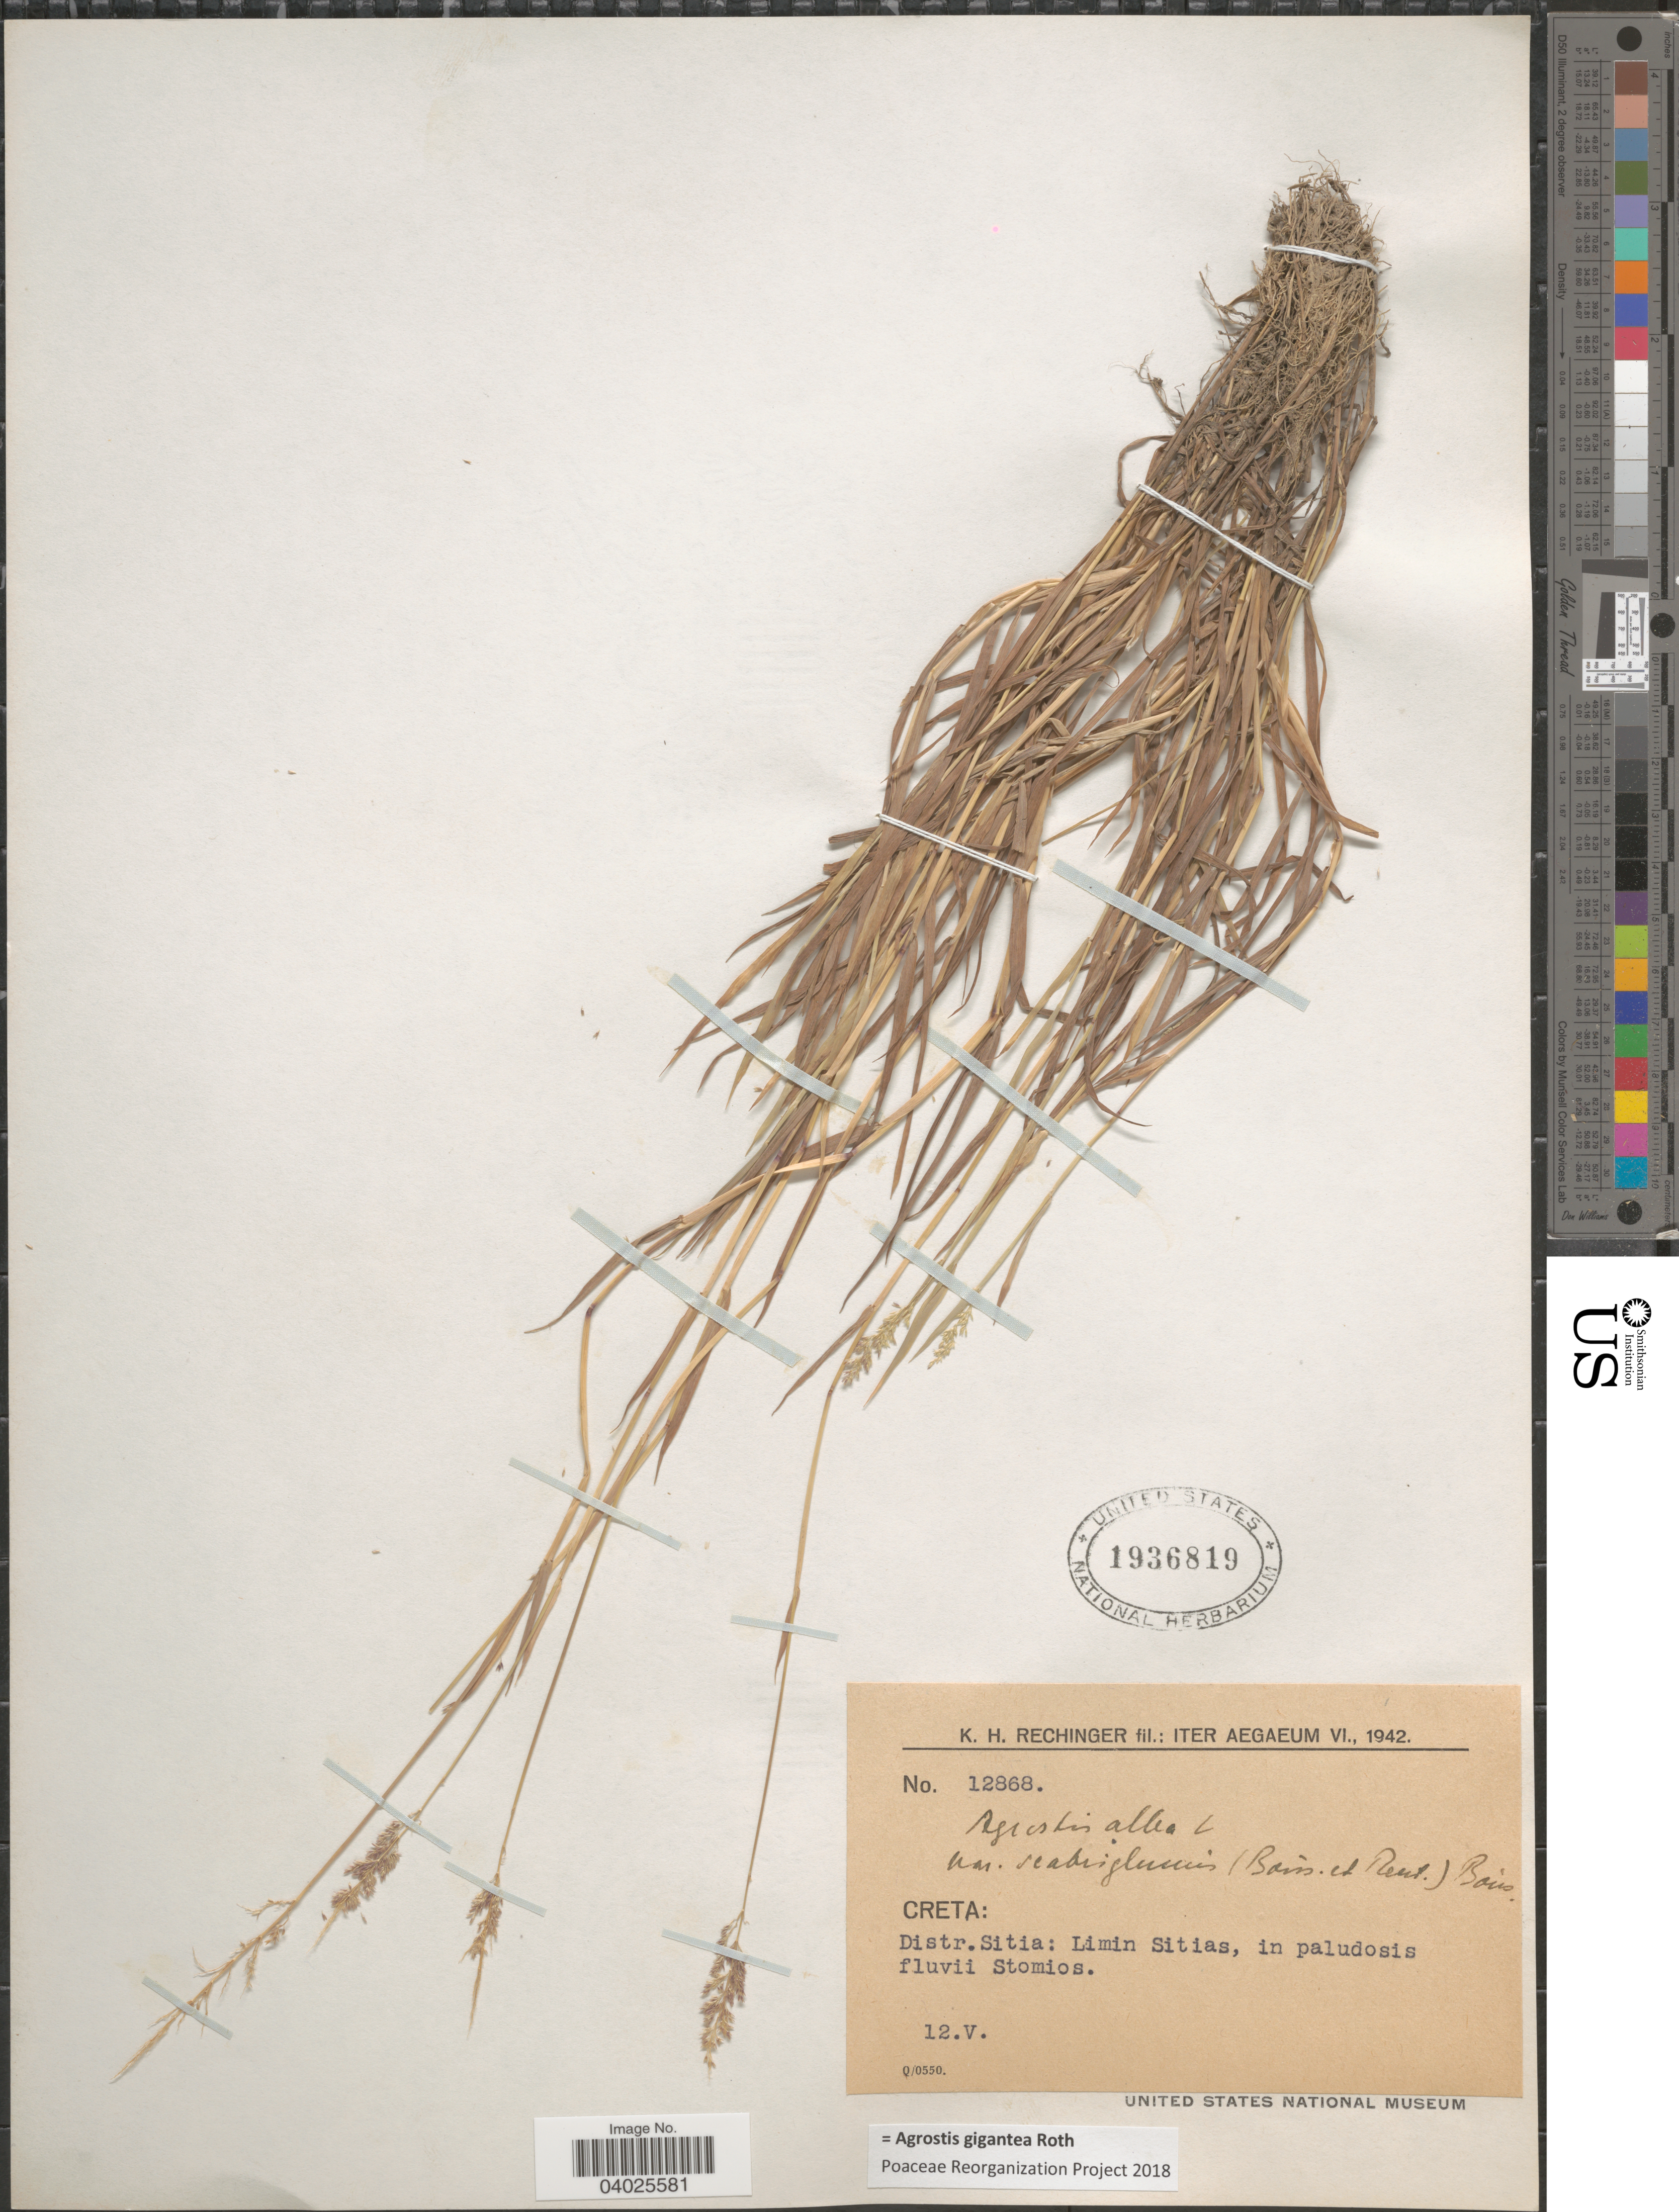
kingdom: Plantae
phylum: Tracheophyta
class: Liliopsida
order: Poales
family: Poaceae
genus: Agrostis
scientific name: Agrostis gigantea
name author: Roth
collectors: K. H. Rechinger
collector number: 12868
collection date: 1942-05-12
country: Greece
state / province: Crete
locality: Creta: Distr.Sitia: Limin Sitias, in paludosis fluvii Stomios.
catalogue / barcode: US 1936819